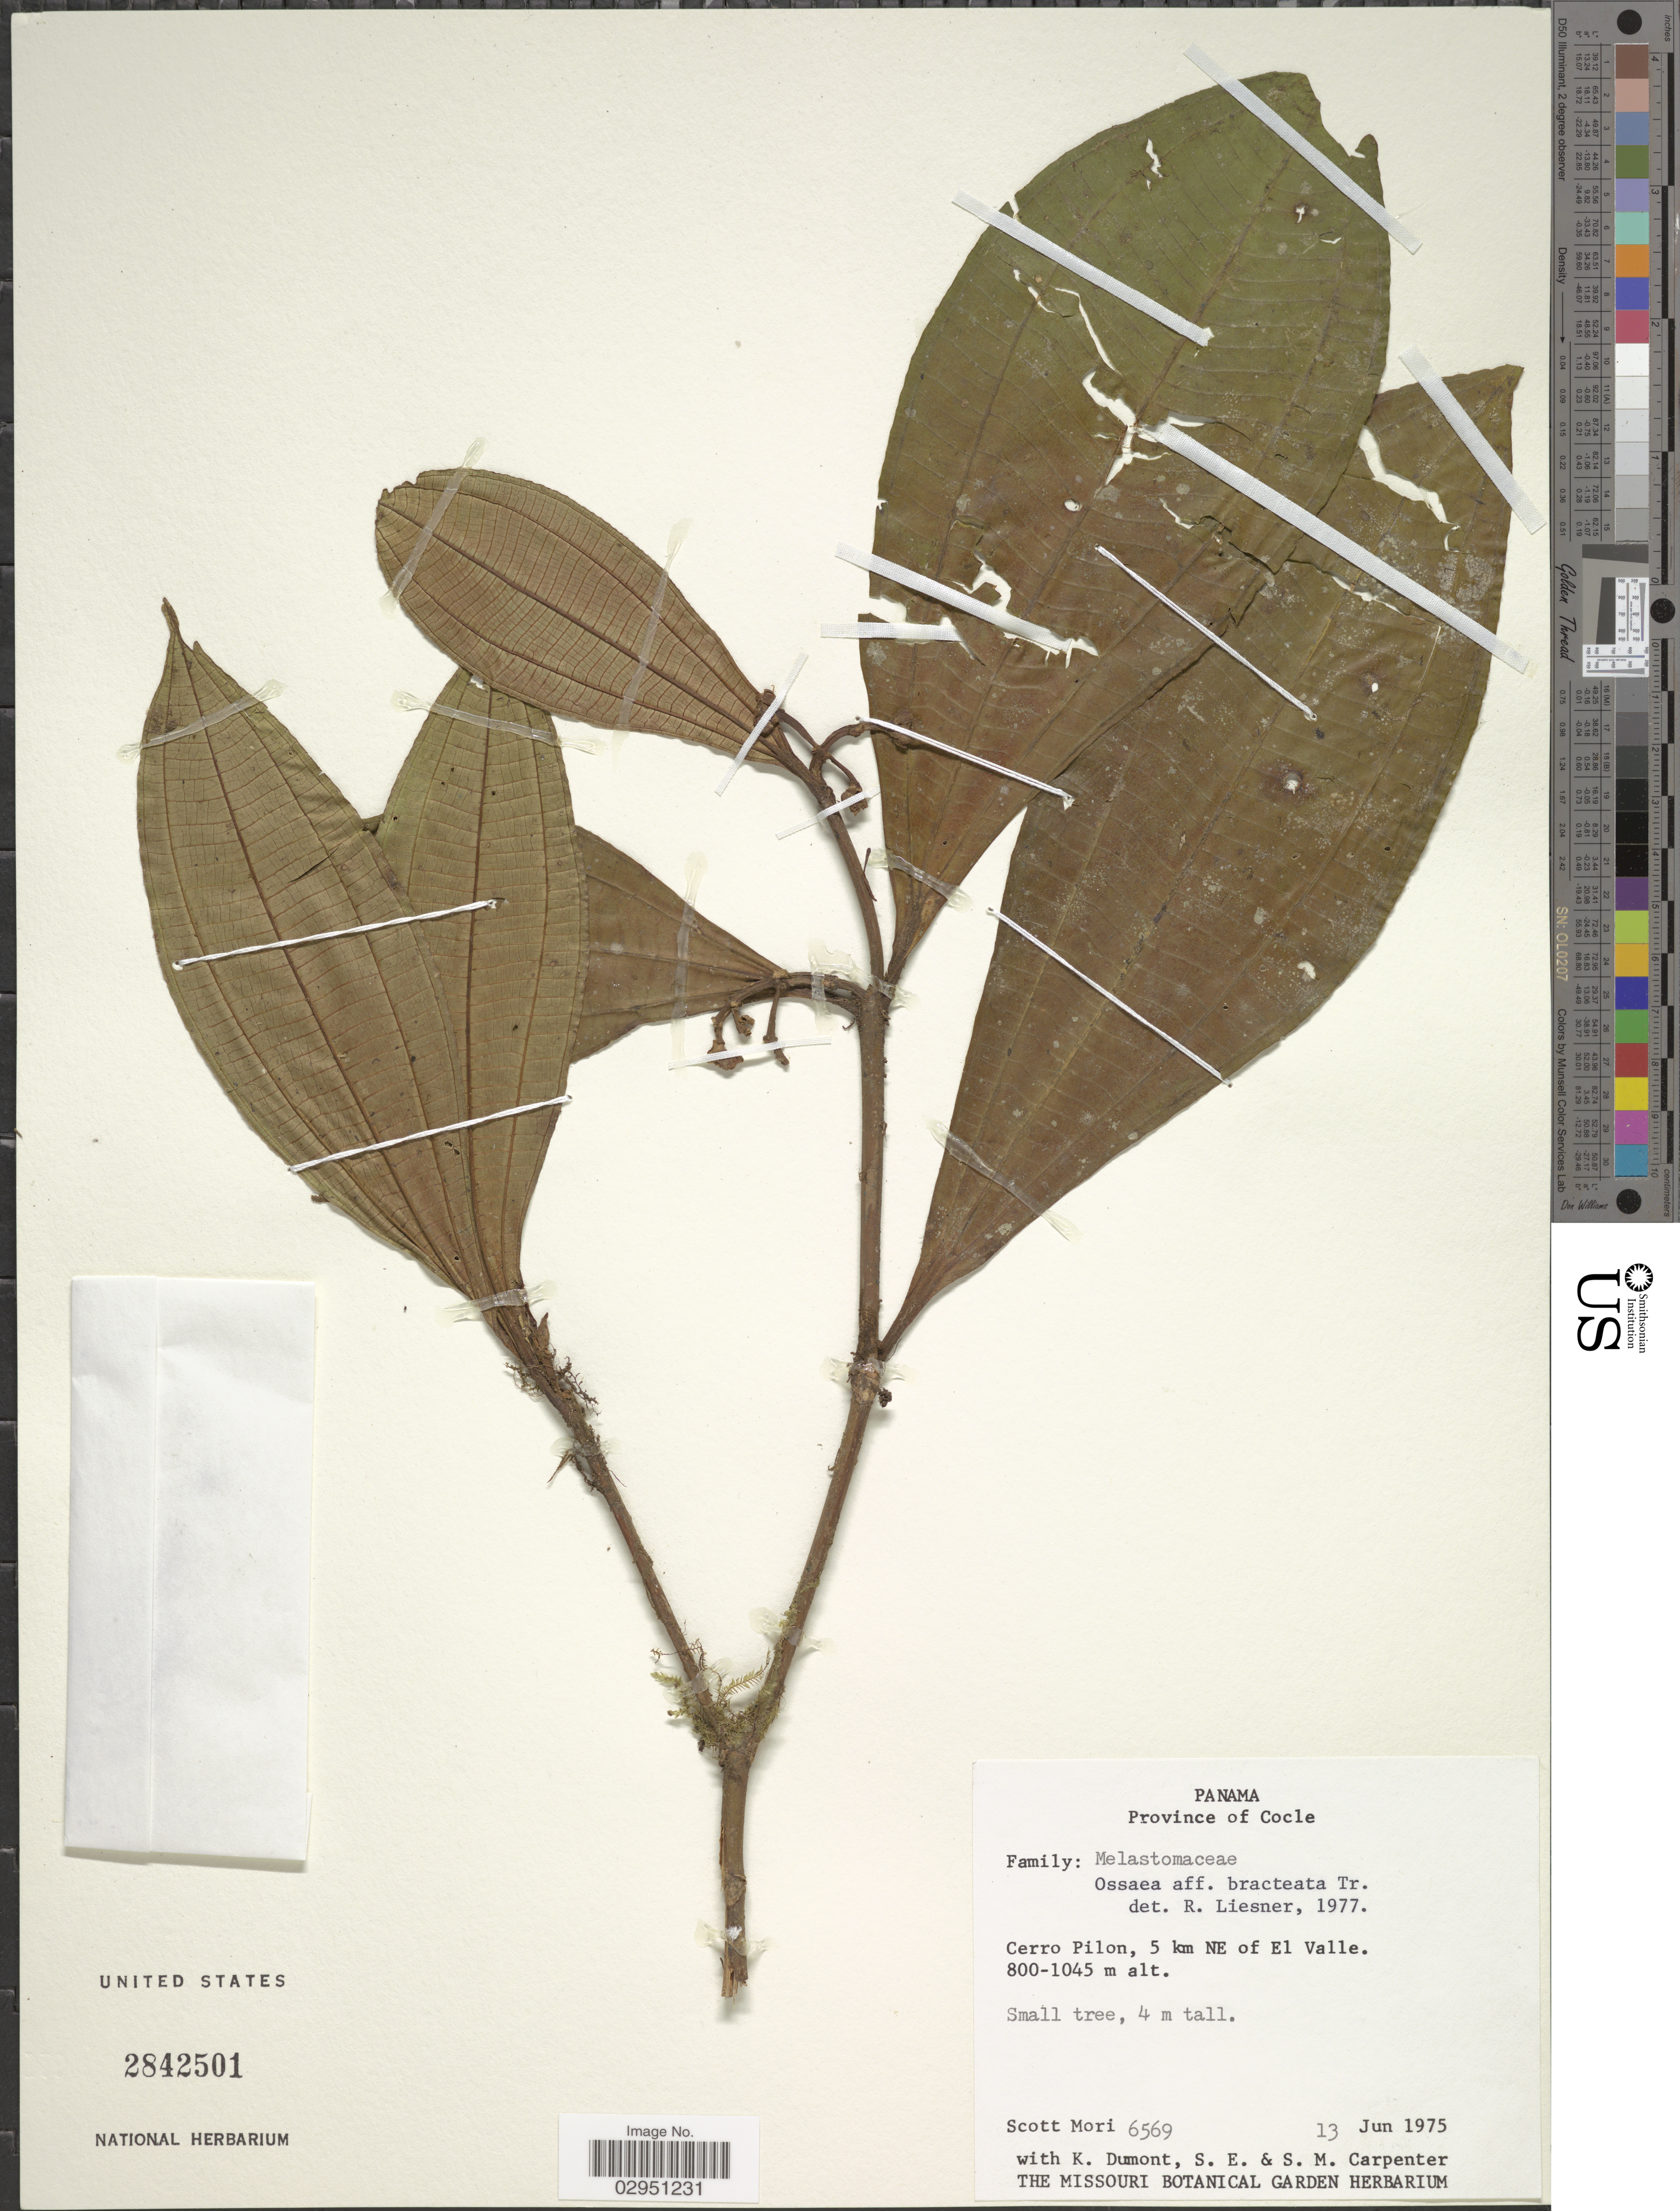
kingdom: Plantae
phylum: Tracheophyta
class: Magnoliopsida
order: Myrtales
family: Melastomataceae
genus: Ossaea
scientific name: Ossaea sp.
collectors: S. Mori, K. P. Dumont, S. Carpenter & S. Carpenter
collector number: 6569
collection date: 1975-06-13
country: Panama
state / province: Coclé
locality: Cerro Pilon, 5 km NE of El Valle.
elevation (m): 800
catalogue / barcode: US 2842501